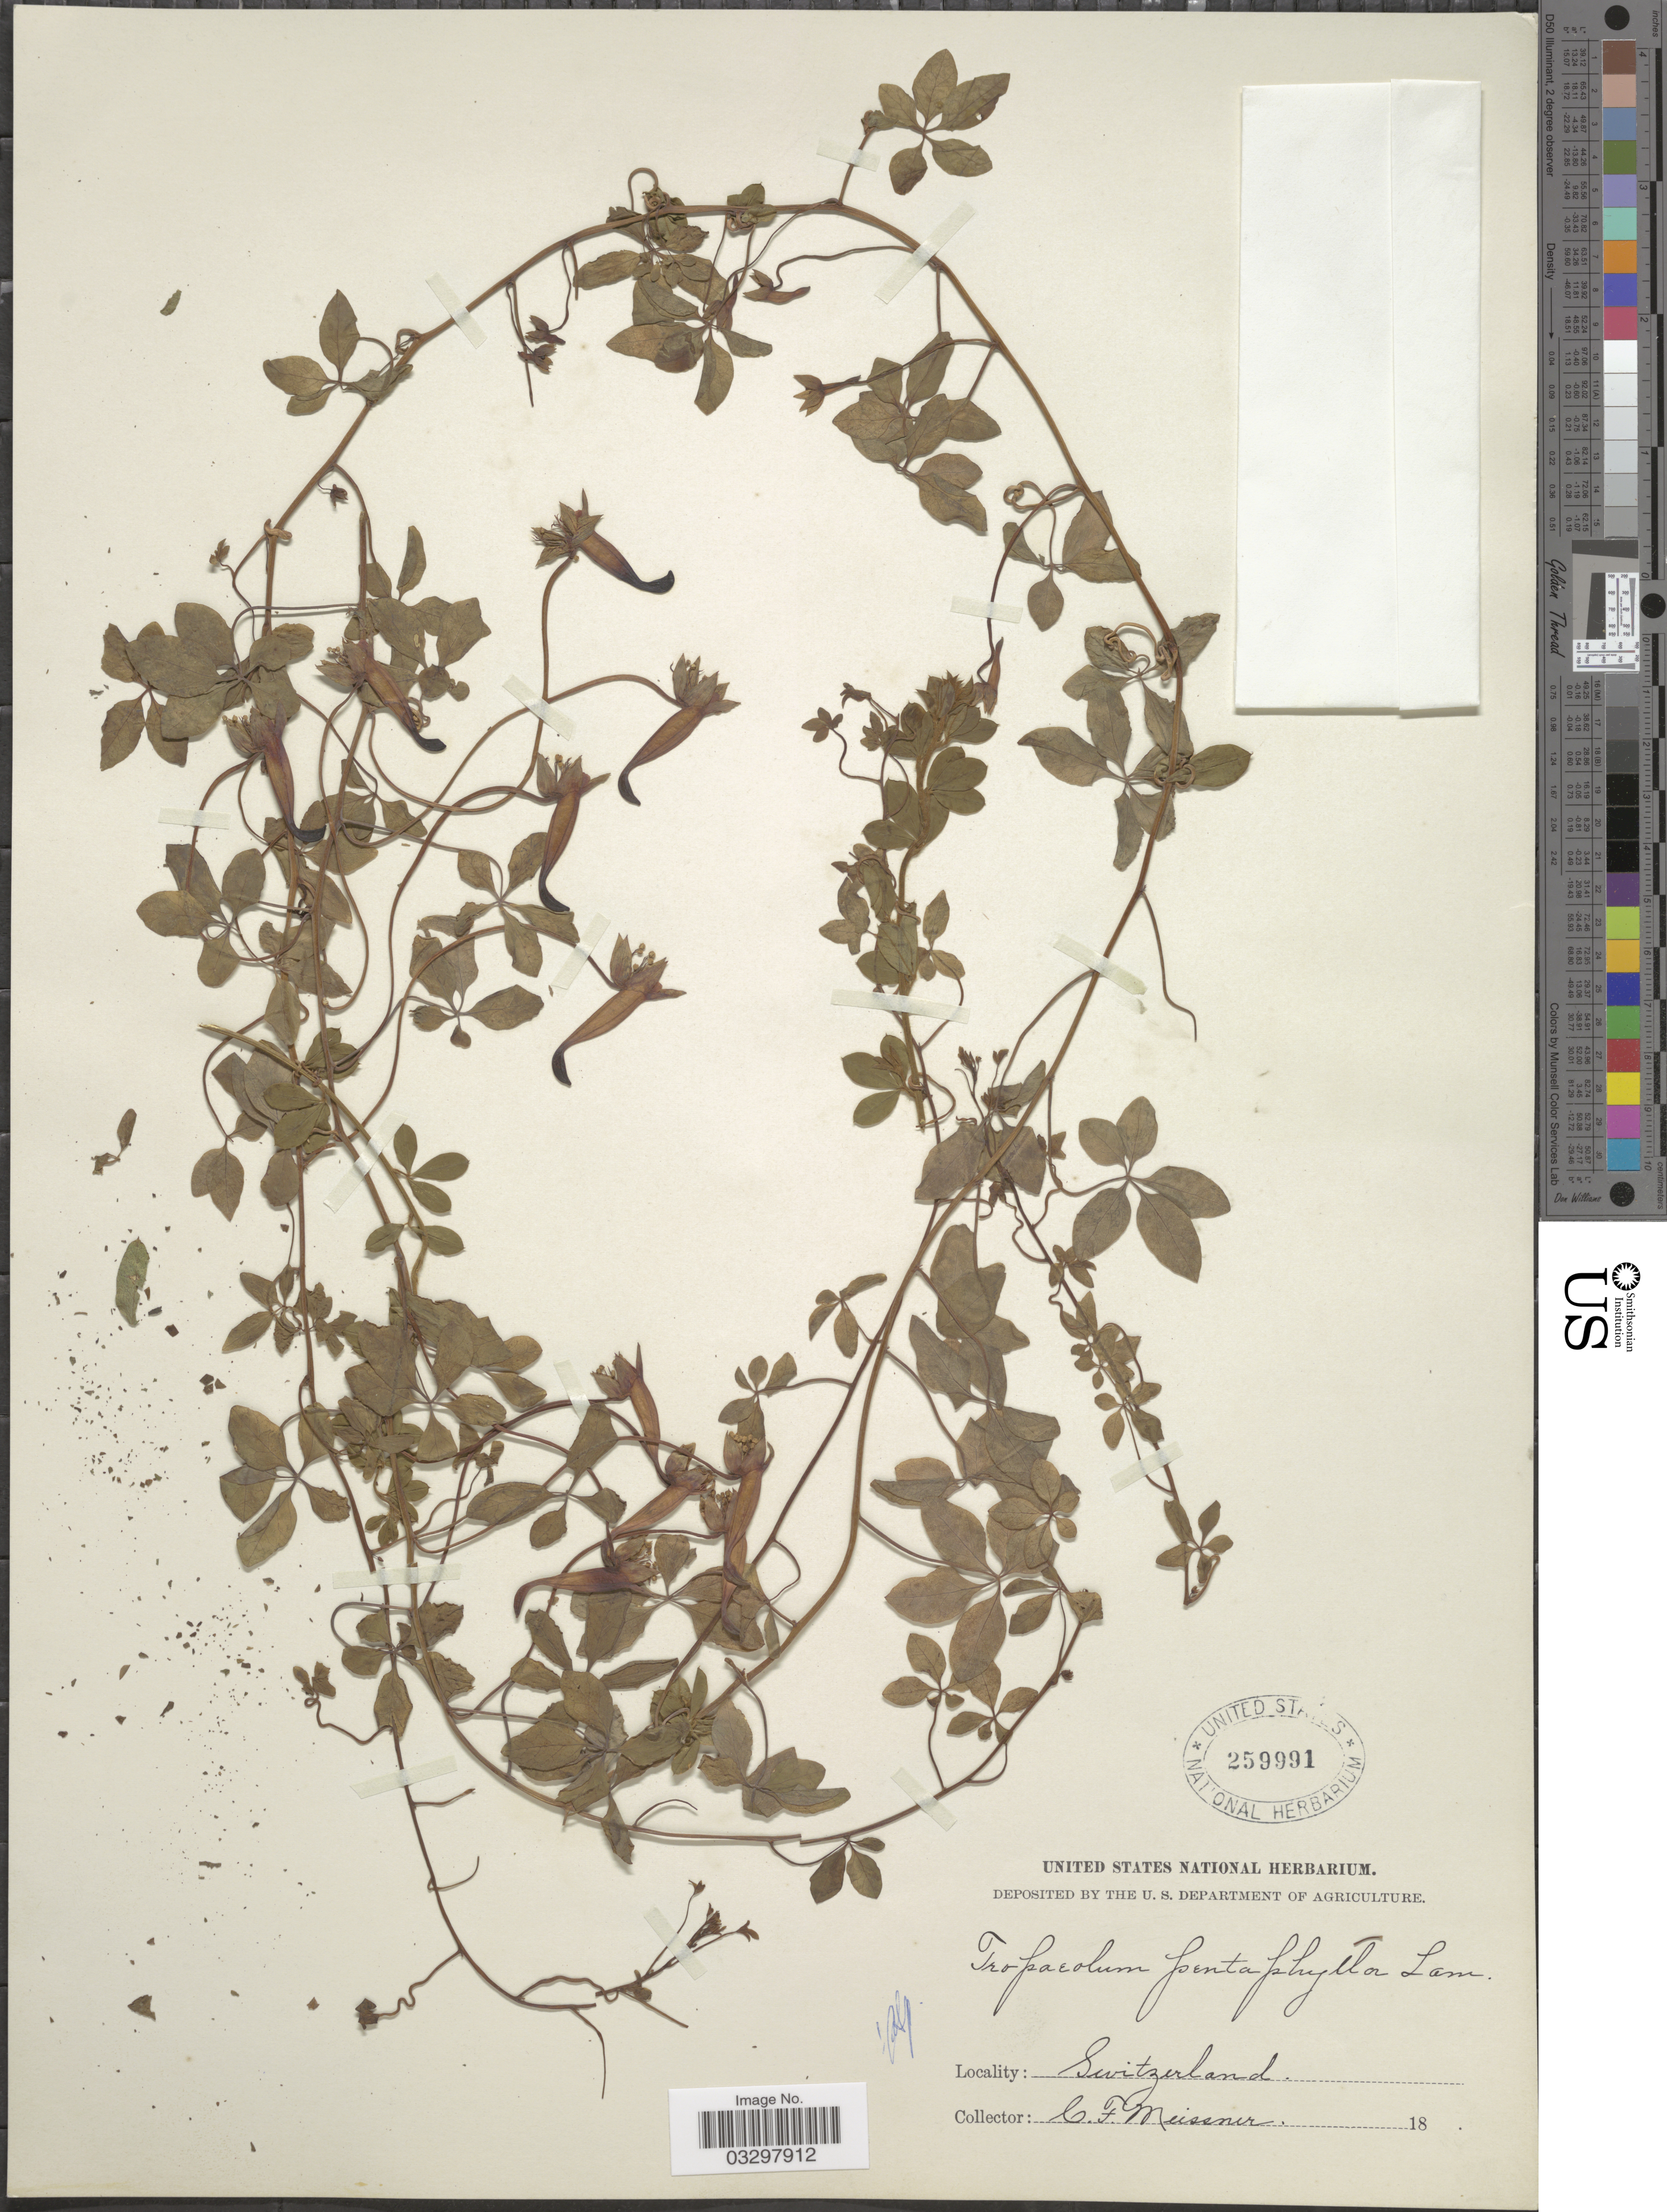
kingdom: Plantae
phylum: Tracheophyta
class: Magnoliopsida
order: Brassicales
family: Tropaeolaceae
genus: Tropaeolum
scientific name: Tropaeolum pentaphyllum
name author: Lam.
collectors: C. F. W. Meissner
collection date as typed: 18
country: Switzerland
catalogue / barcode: US 259991